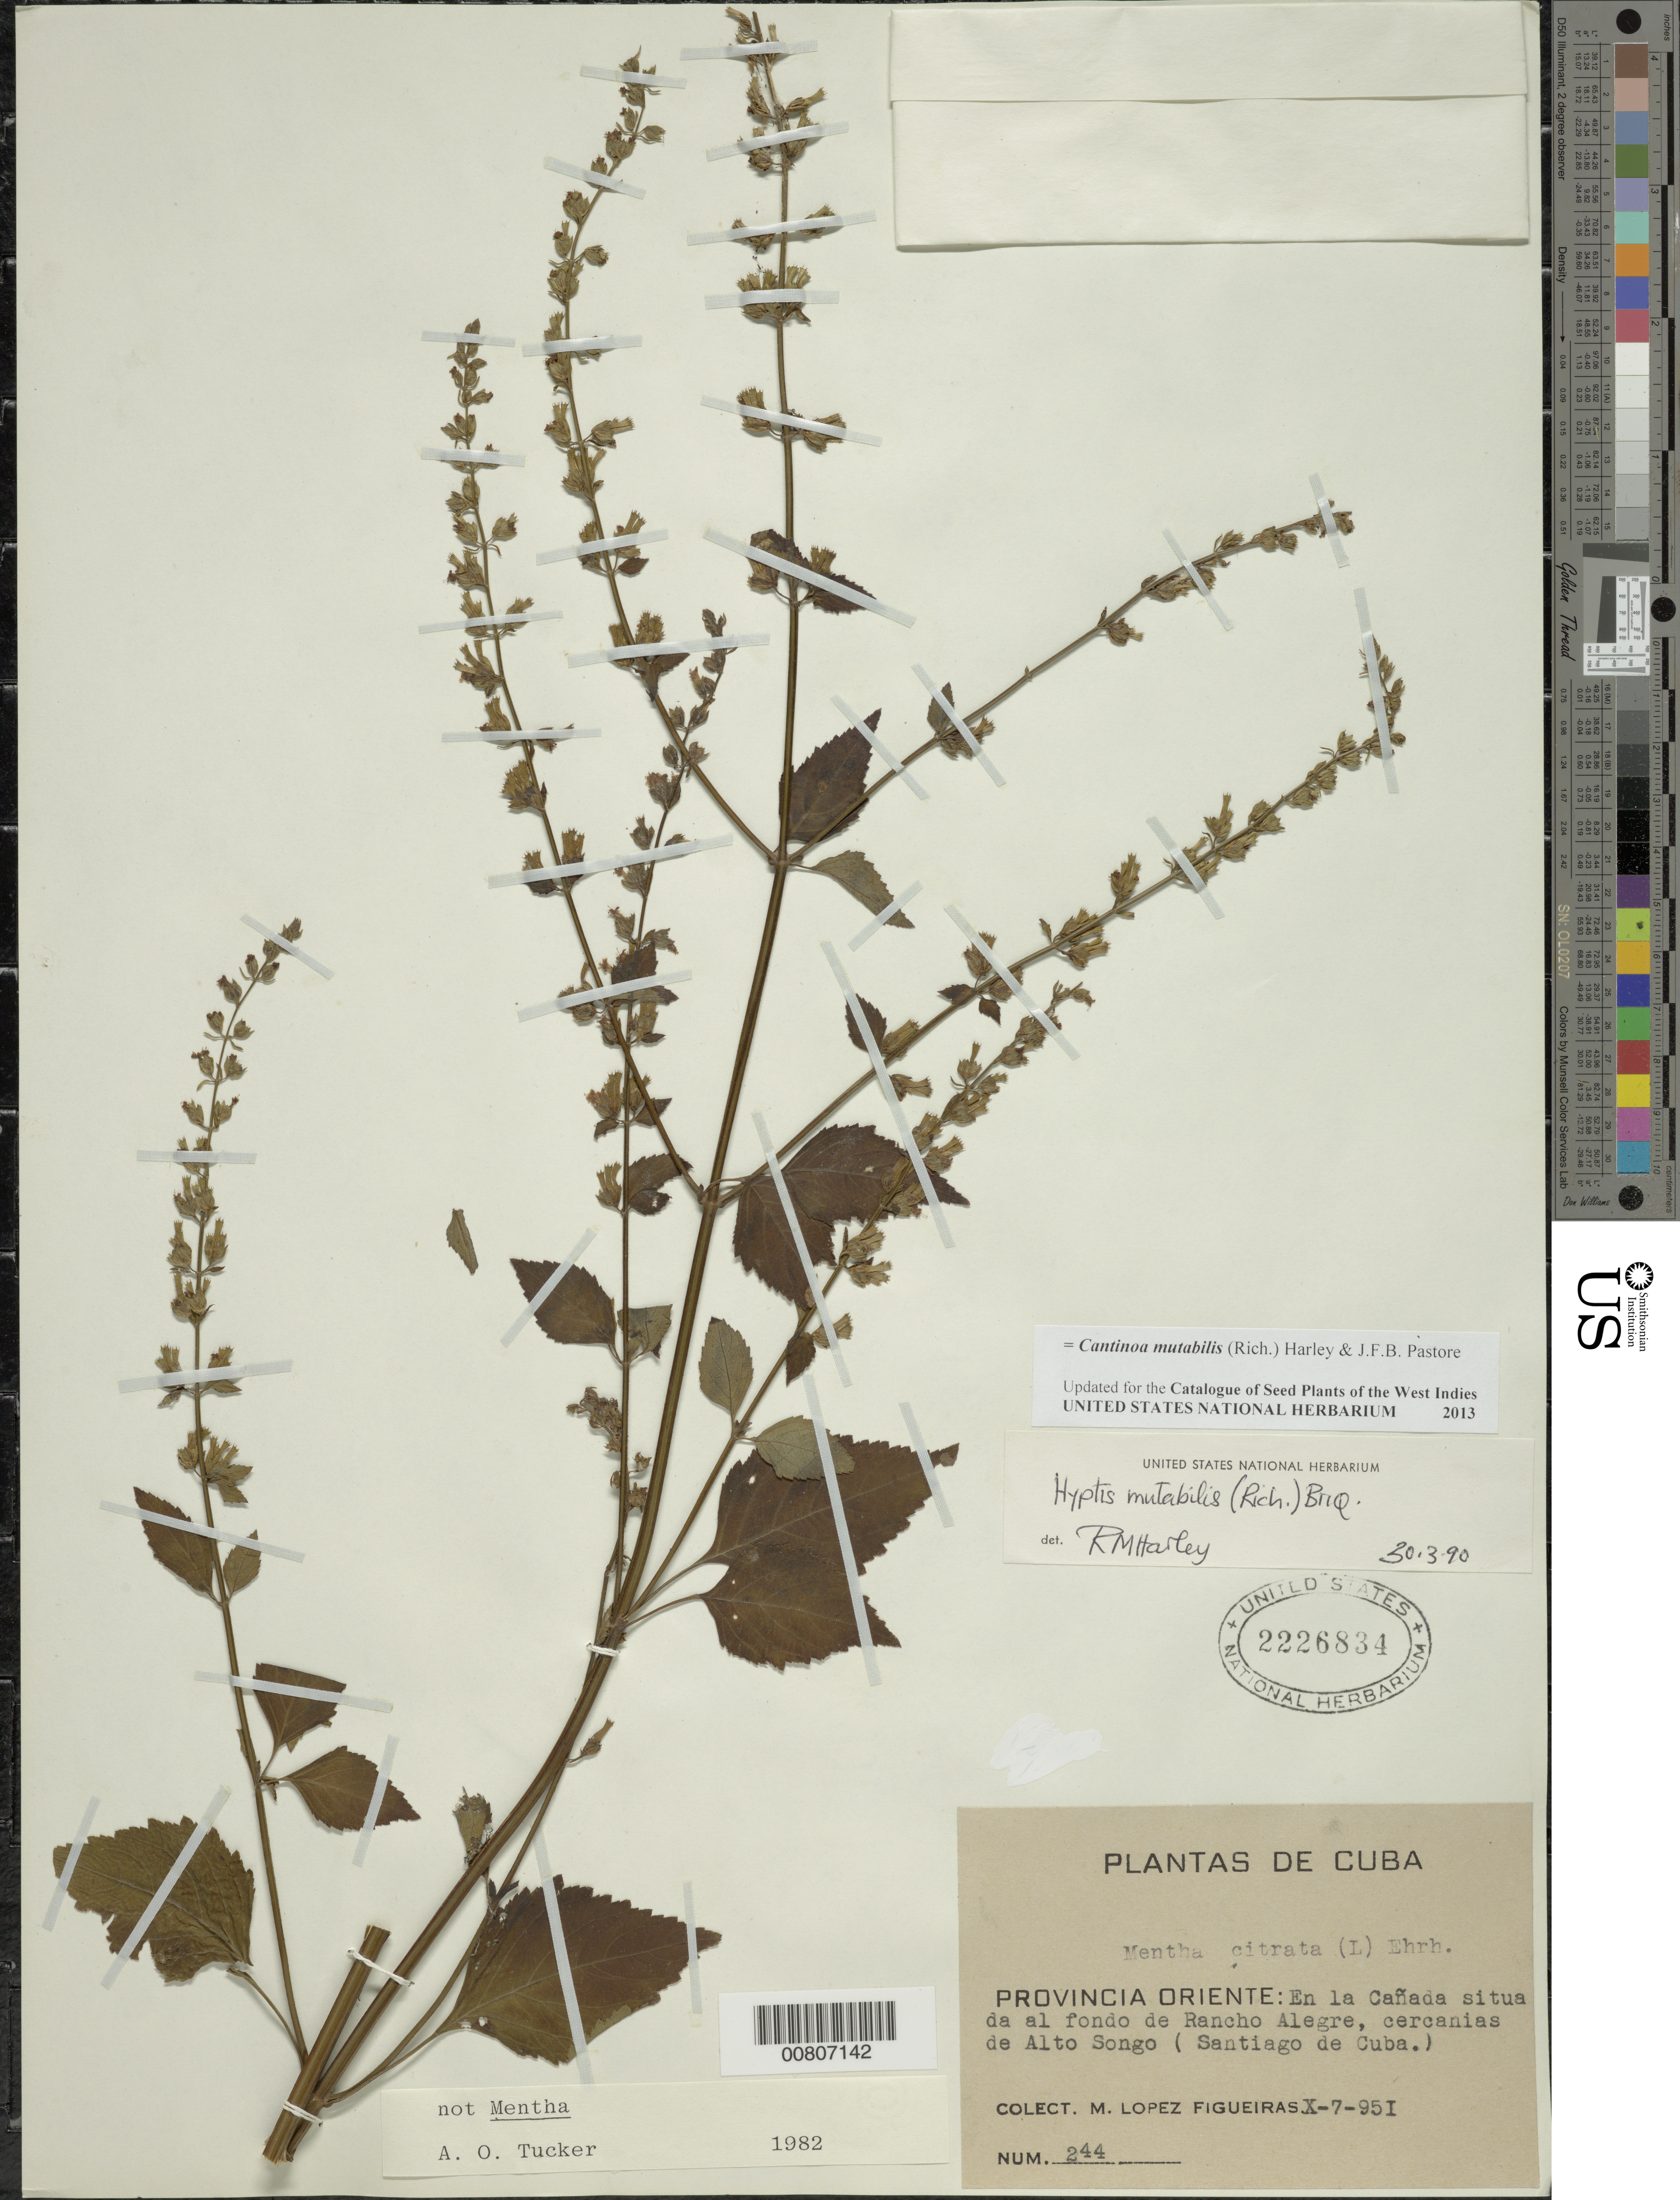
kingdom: Plantae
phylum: Tracheophyta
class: Magnoliopsida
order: Lamiales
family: Lamiaceae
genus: Hyptis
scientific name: Hyptis mutabilis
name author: (Rich.) Briq.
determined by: Harley, R. M.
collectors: M. López Figueiras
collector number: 244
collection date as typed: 07 Oct 1951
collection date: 1951-10-07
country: Cuba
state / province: Santiago de Cuba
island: Cuba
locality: Cañada situada al fondo de Rancho Alegre, cerc de Alto Songo (Santiago de Cuba)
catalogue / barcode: US 2226834